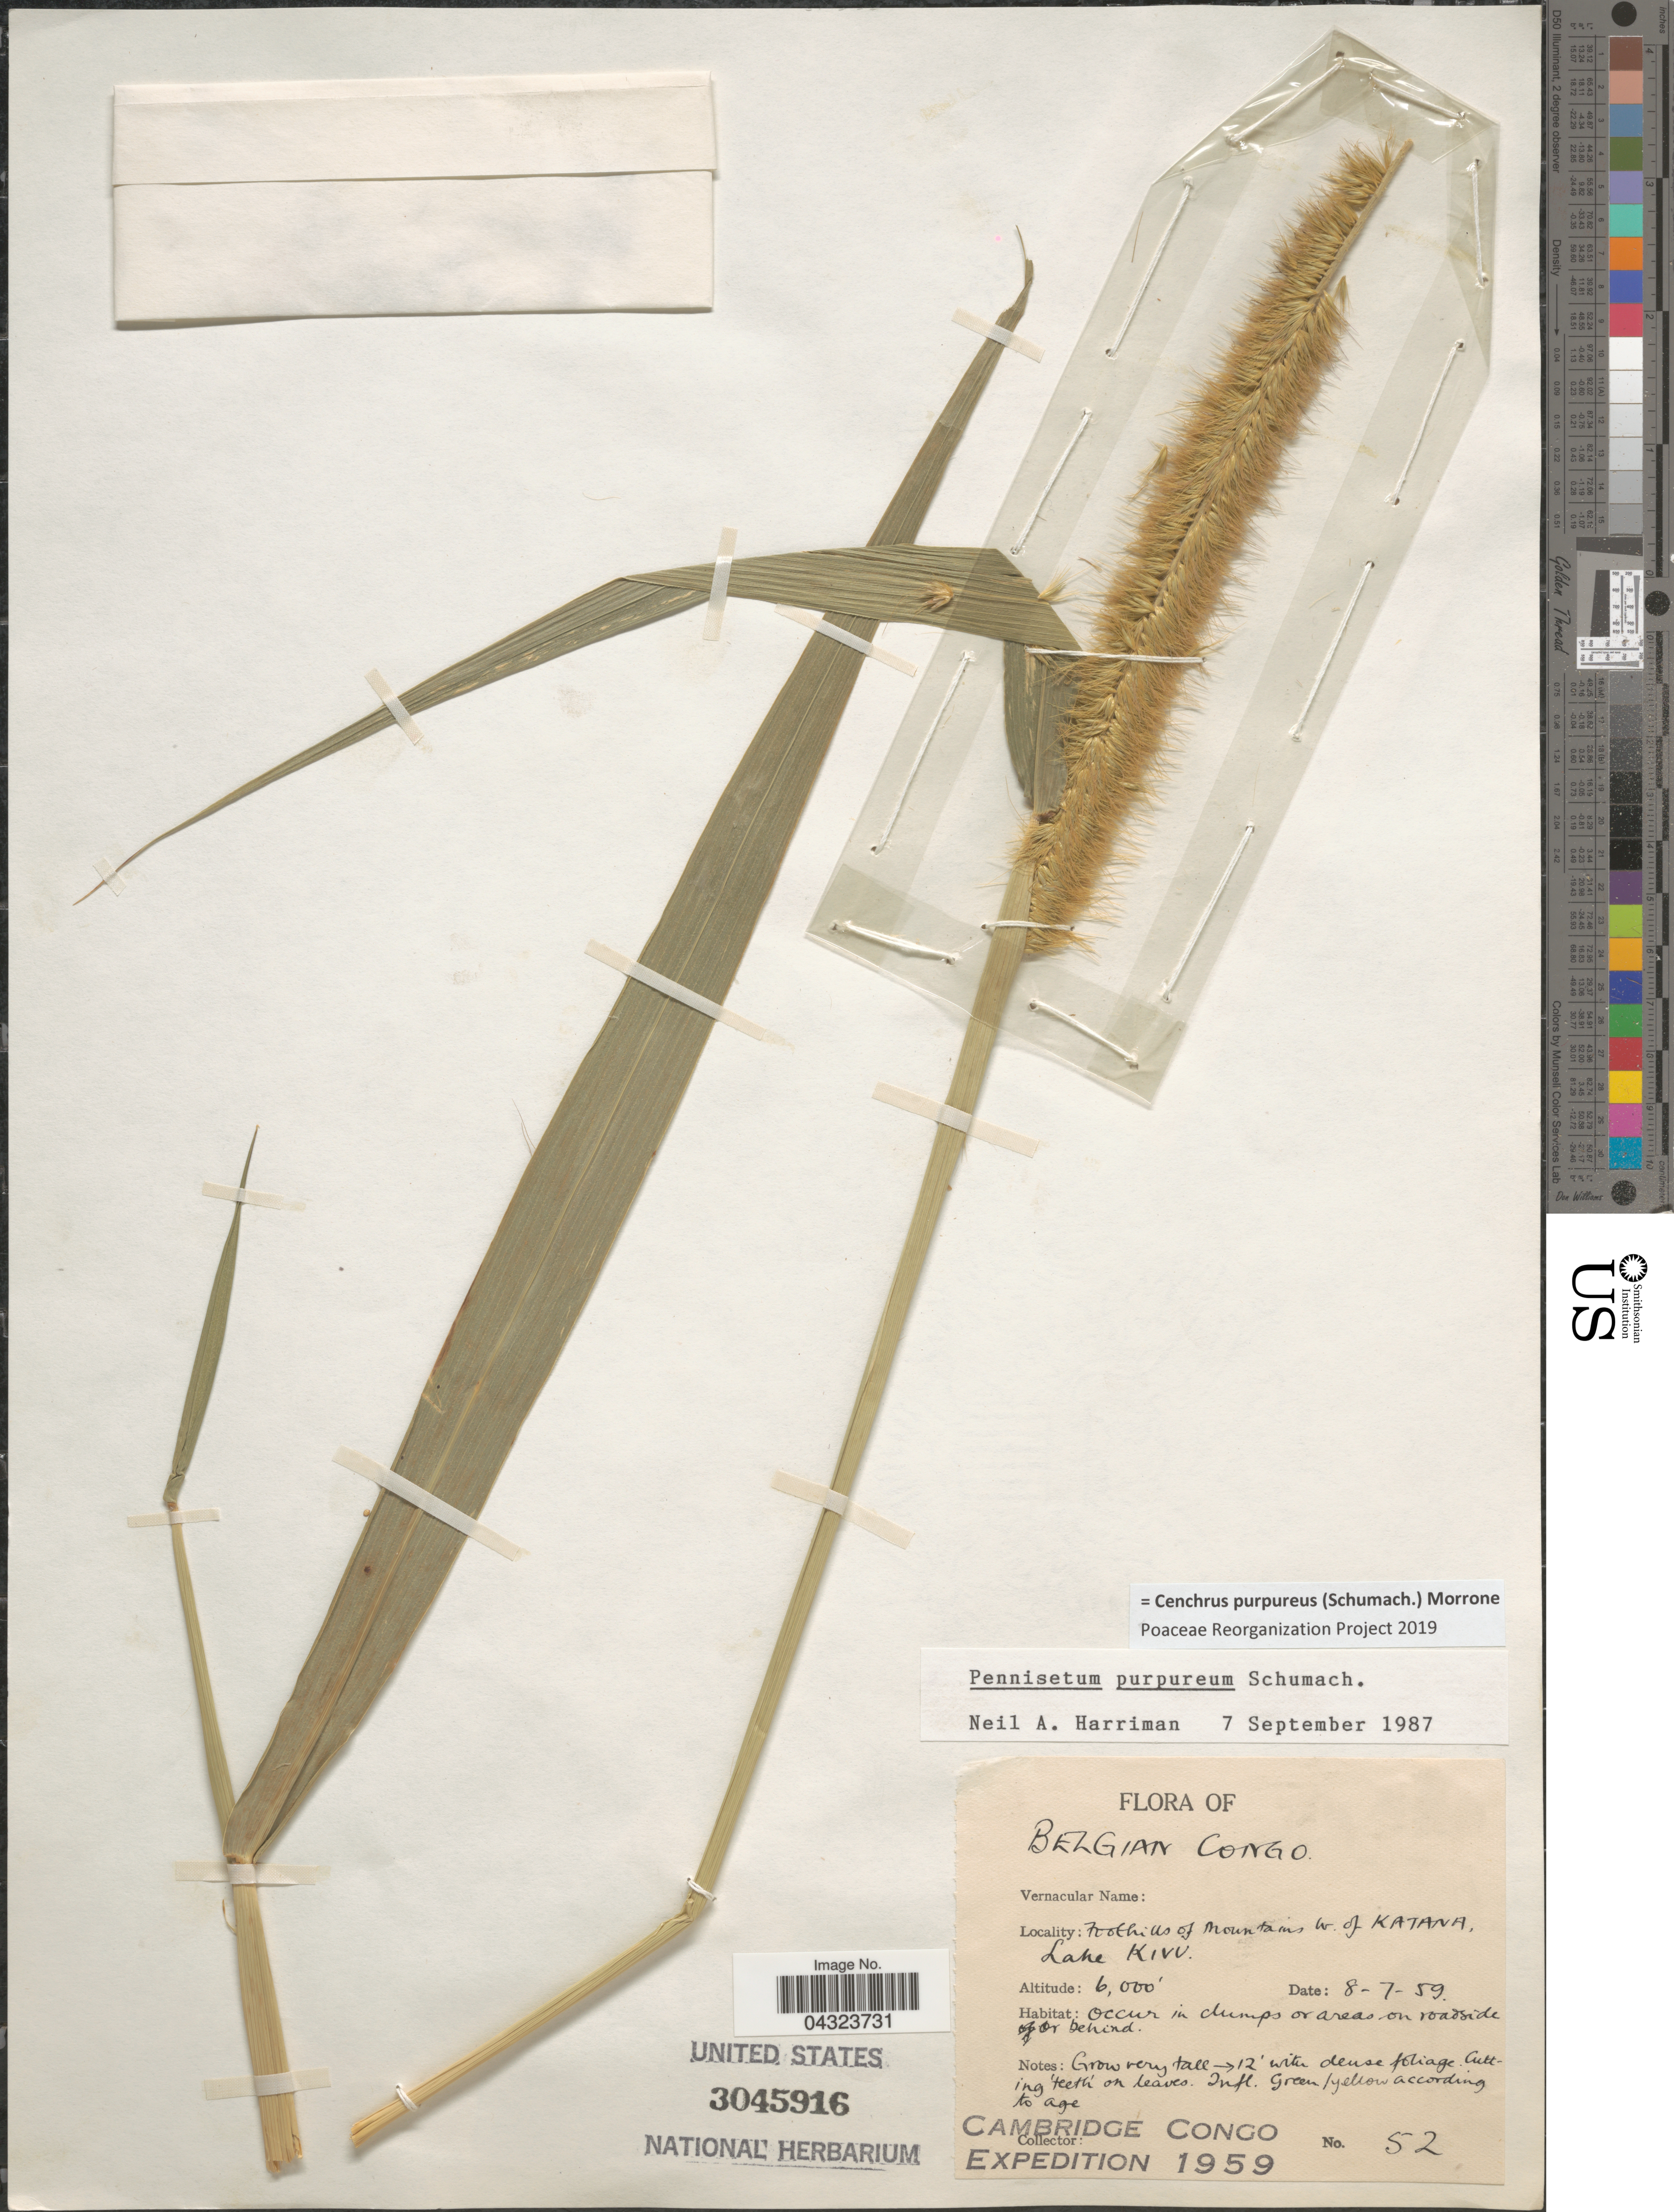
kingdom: Plantae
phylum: Tracheophyta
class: Liliopsida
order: Poales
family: Poaceae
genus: Cenchrus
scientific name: Cenchrus purpureus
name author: (Schumach.) Morrone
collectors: Cambridge Congo Expedition 1959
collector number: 52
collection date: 1959-07-08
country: Congo, Democratic Republic of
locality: Belgian Congo. Foothills of mountains W. of Katana, Lake Kivu.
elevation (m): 1829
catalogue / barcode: US 3045916